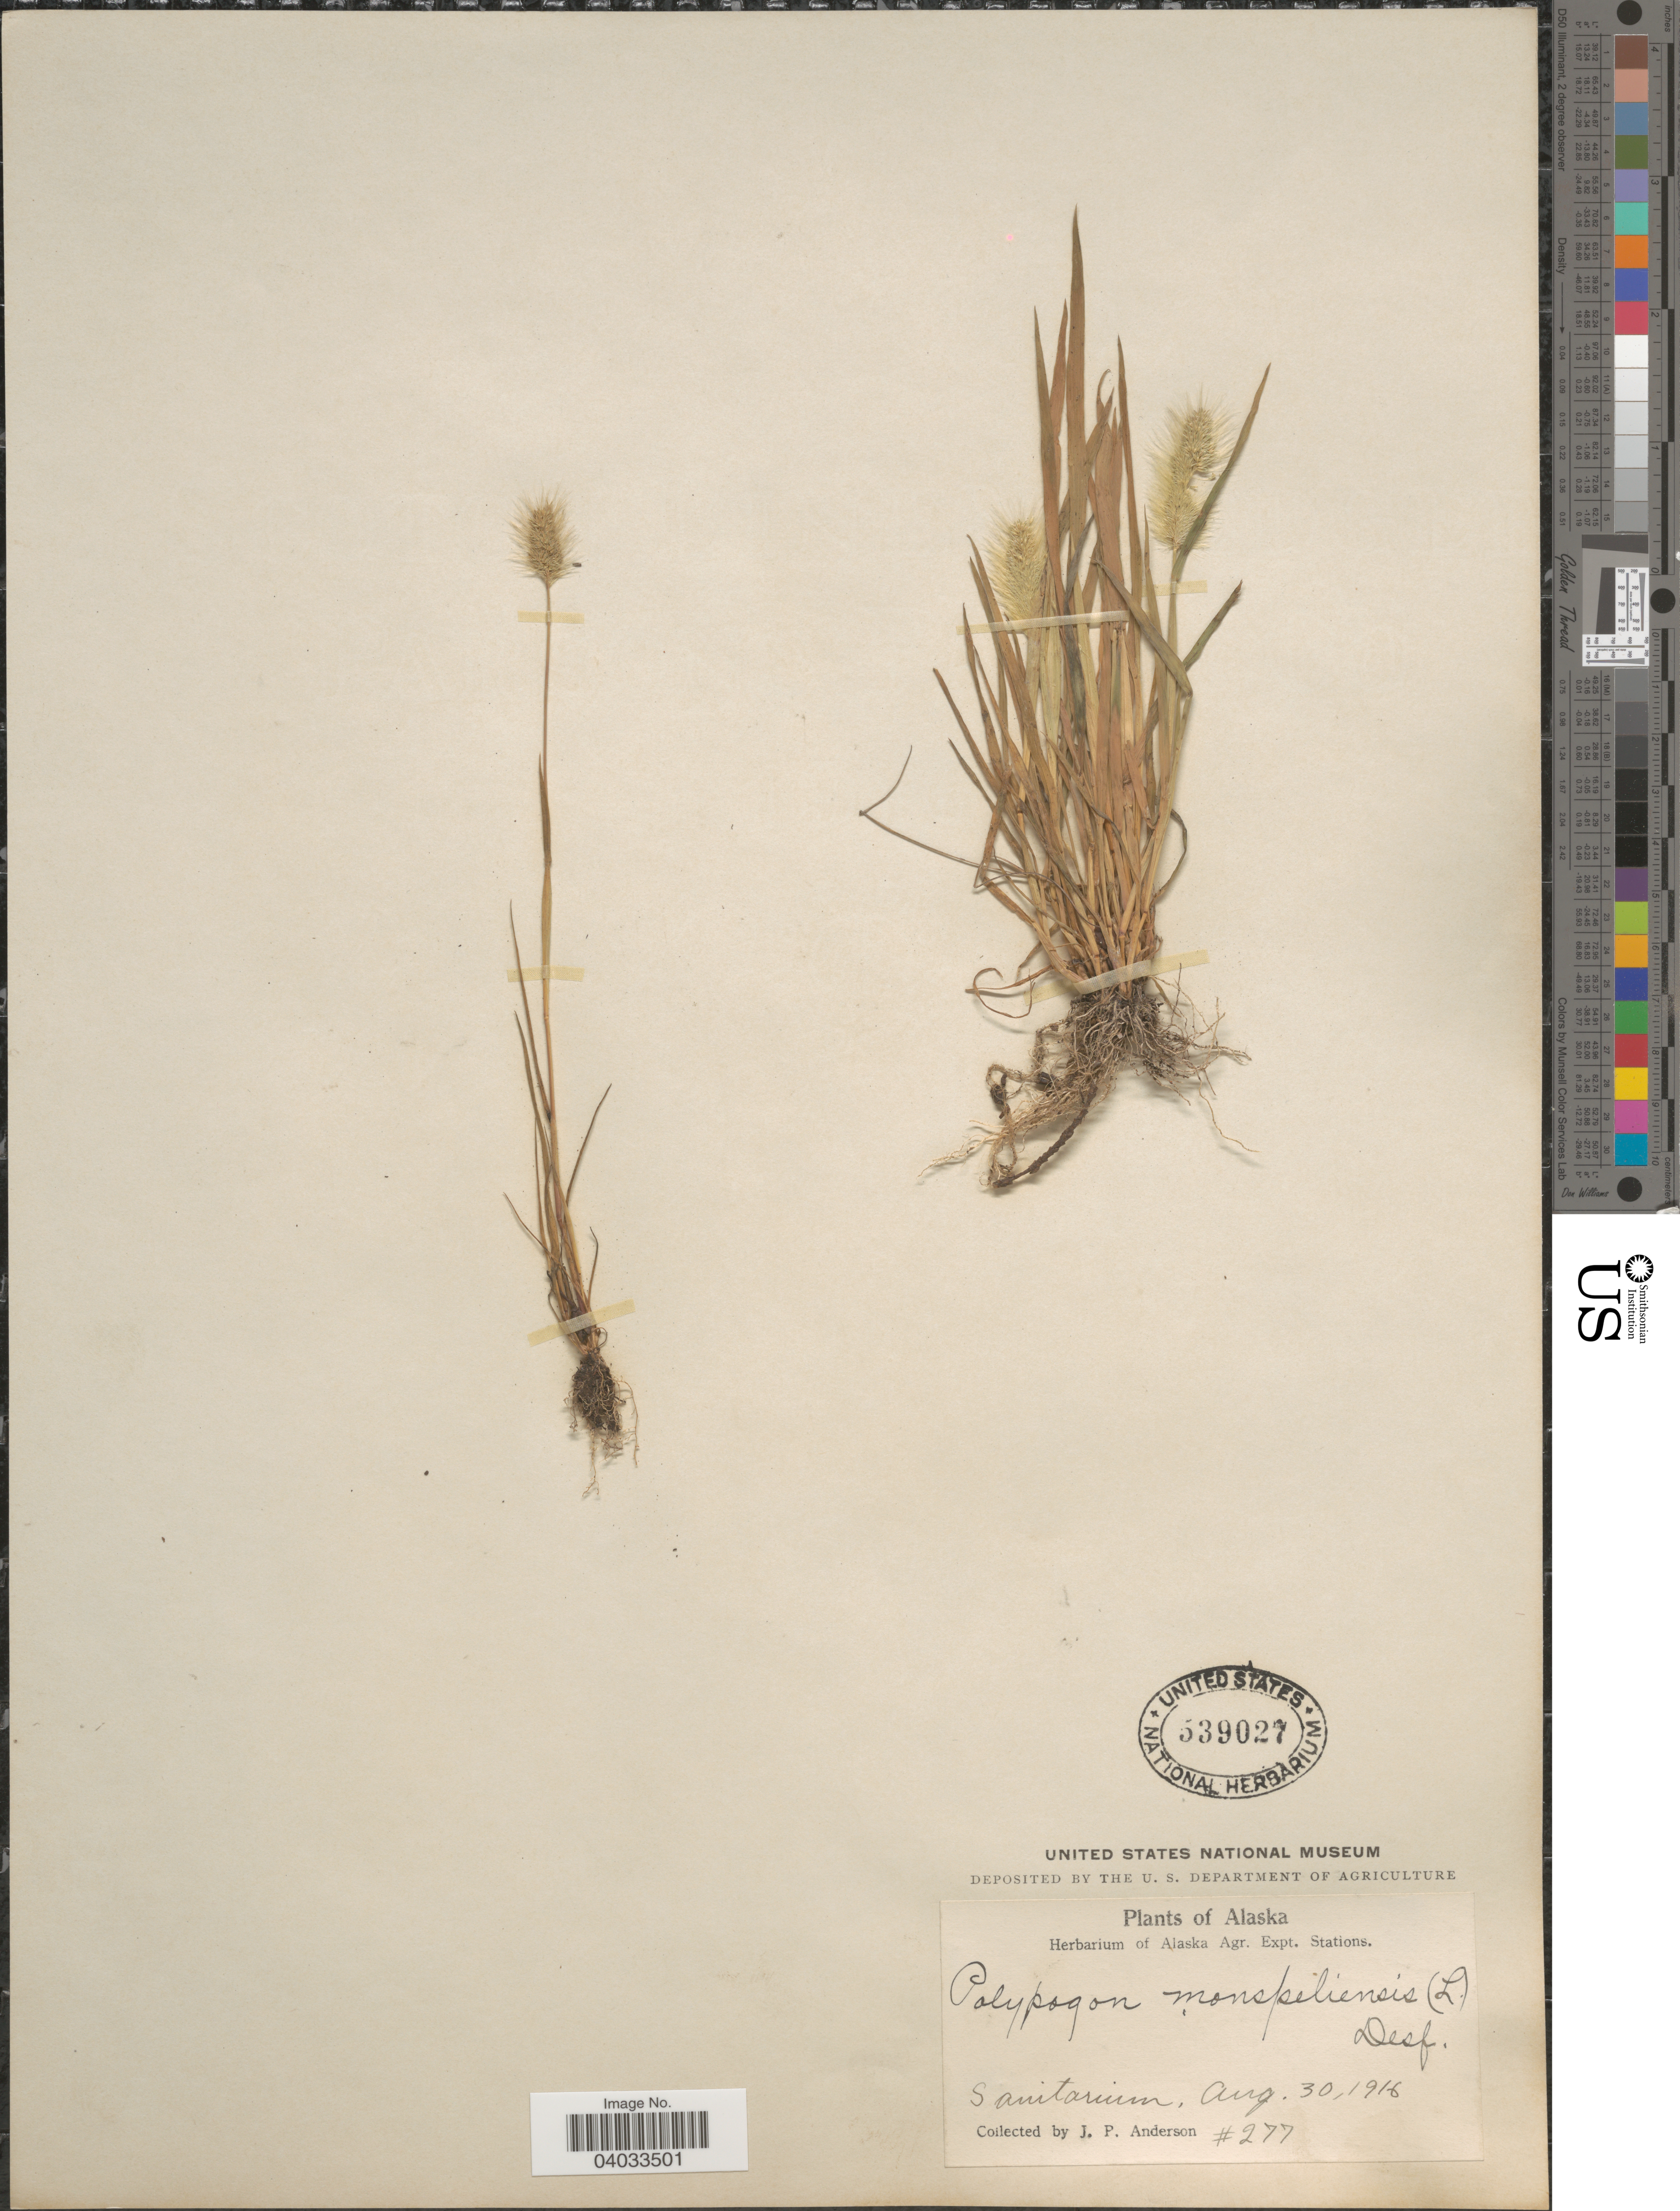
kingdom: Plantae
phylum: Tracheophyta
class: Liliopsida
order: Poales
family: Poaceae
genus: Polypogon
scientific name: Polypogon monspeliensis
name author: (L.) Desf.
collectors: J. P. Anderson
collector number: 277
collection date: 1916-08-30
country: United States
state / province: Alaska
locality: Sanitarium.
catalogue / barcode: US 539027